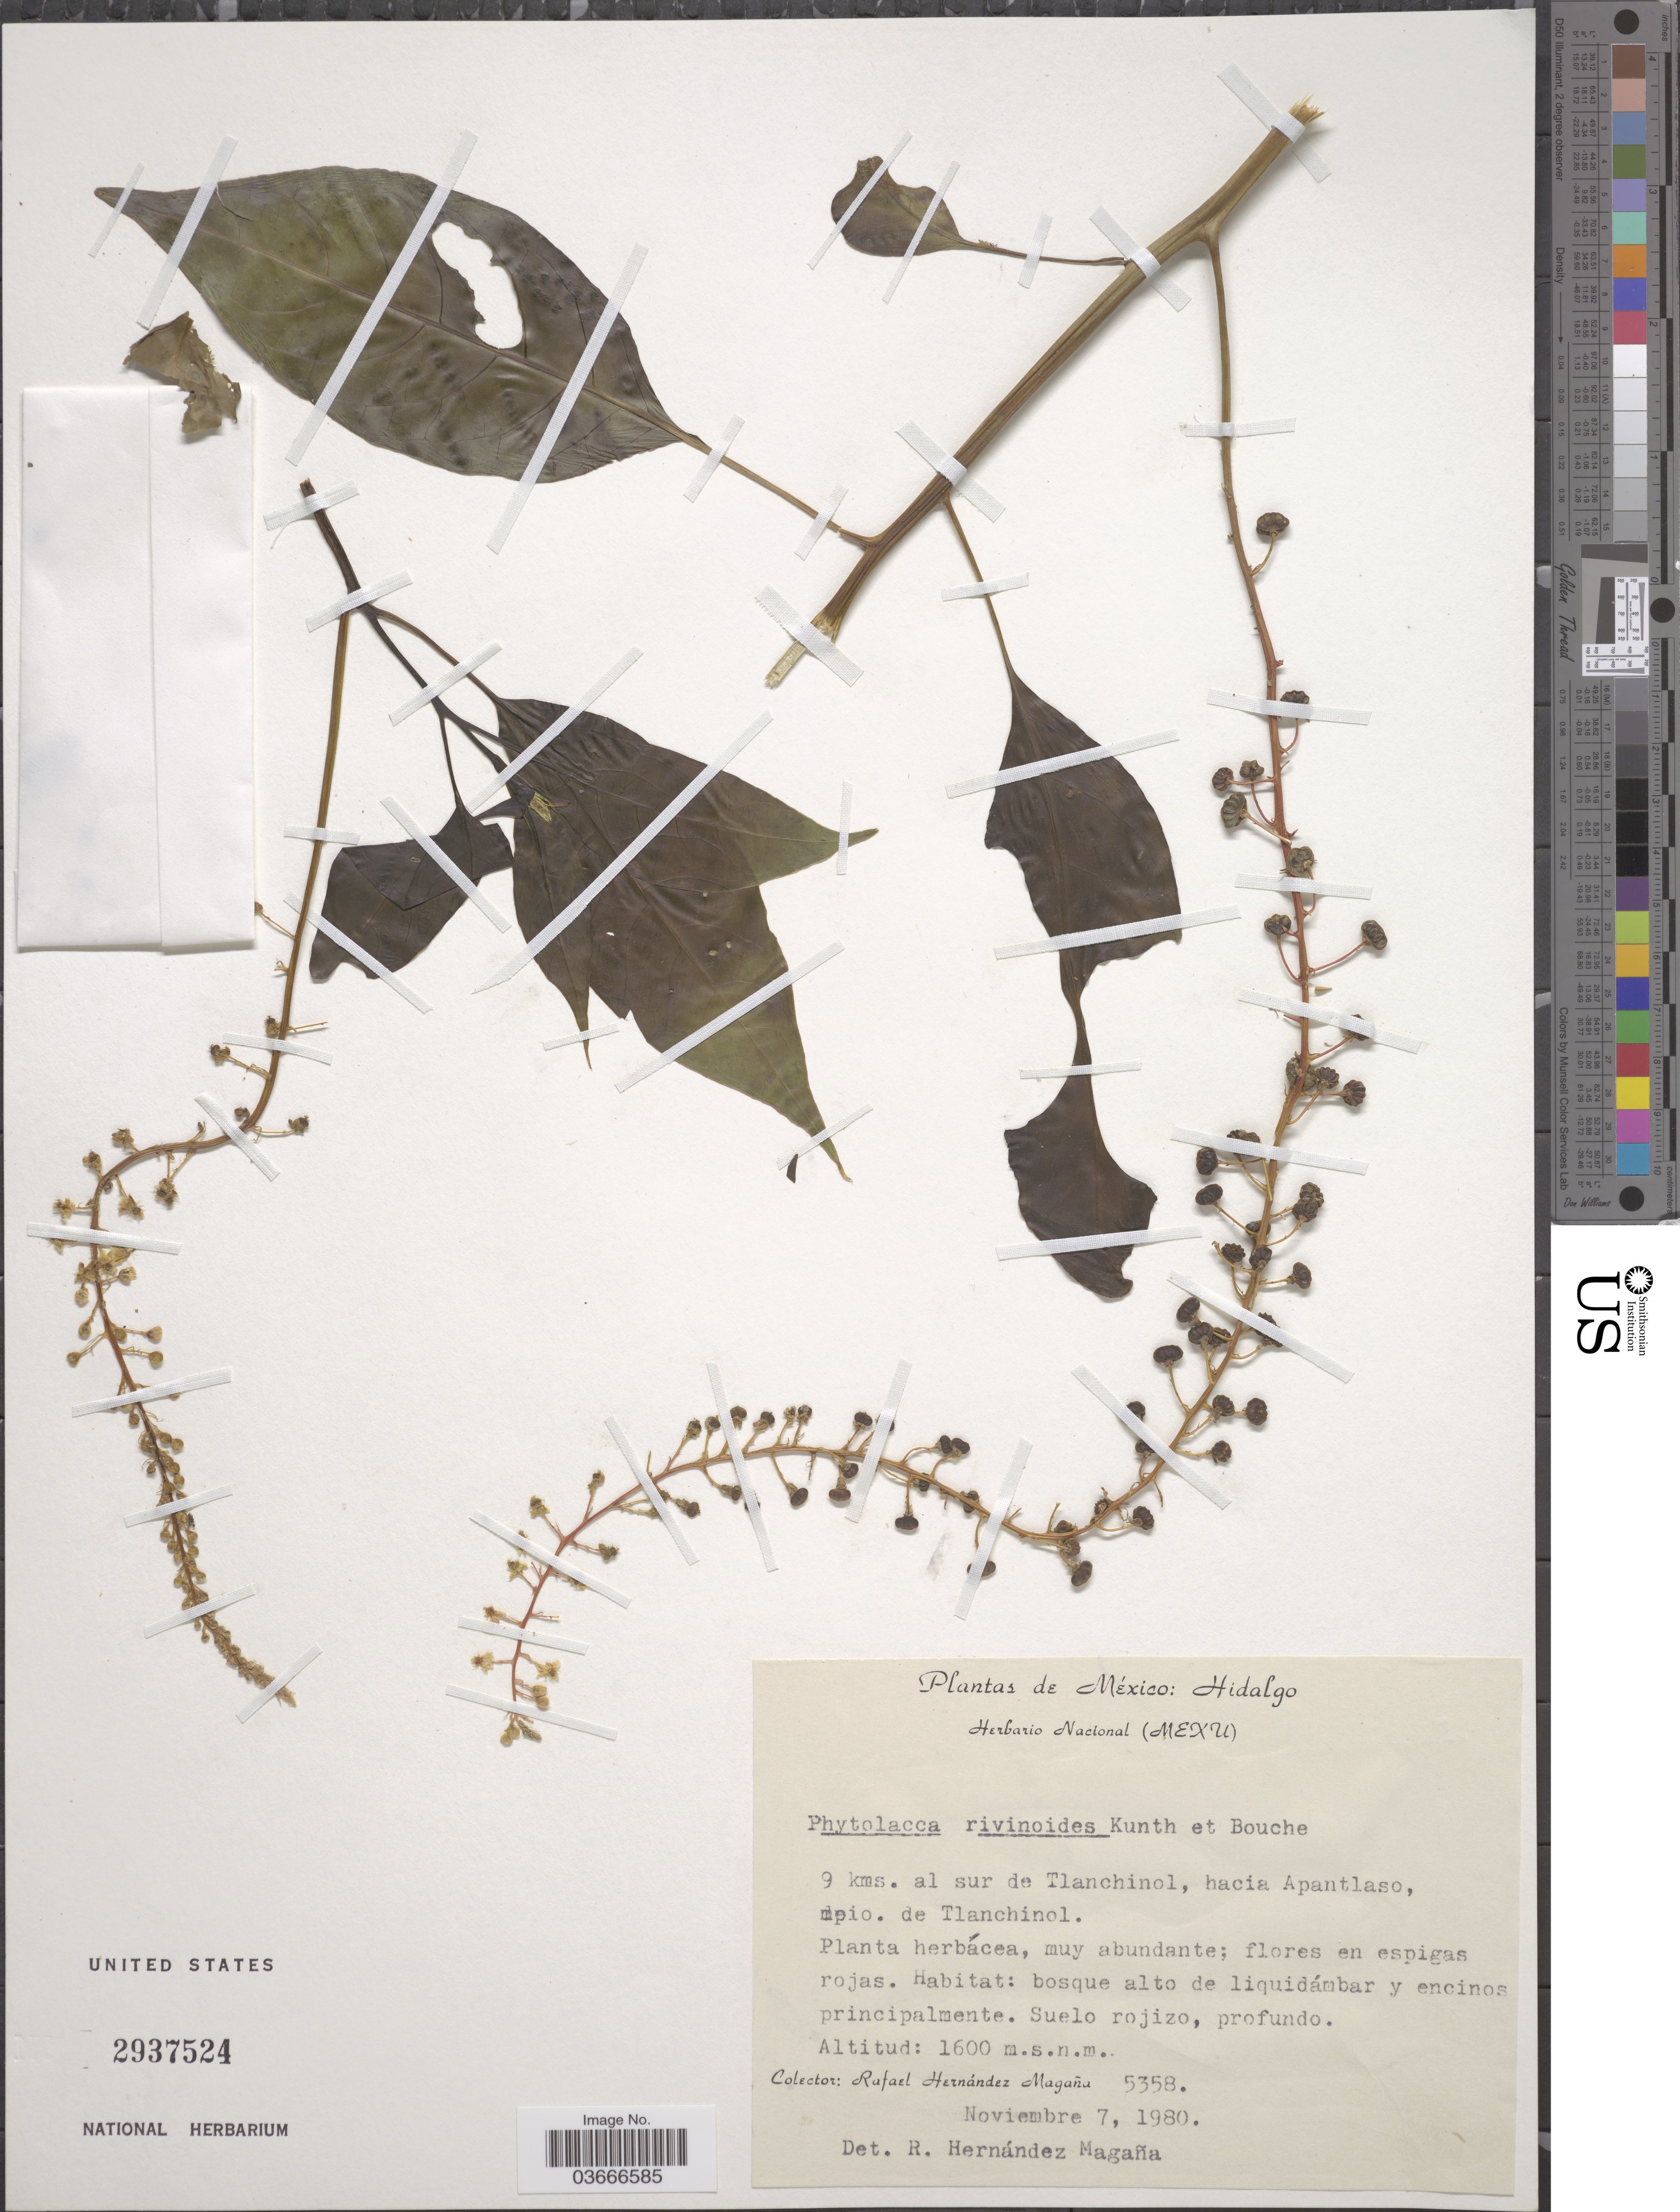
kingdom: Plantae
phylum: Tracheophyta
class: Magnoliopsida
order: Caryophyllales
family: Phytolaccaceae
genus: Phytolacca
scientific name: Phytolacca rivinoides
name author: Kunth & C.D. Bouché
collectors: R. Hernández-M.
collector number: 5358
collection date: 1980-11-07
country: Mexico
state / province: Hidalgo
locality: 9 kms. al sur de Tlanchinol, hacia Apantlaso, mpio. de Tlanchinol.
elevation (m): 1600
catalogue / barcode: US 2937524